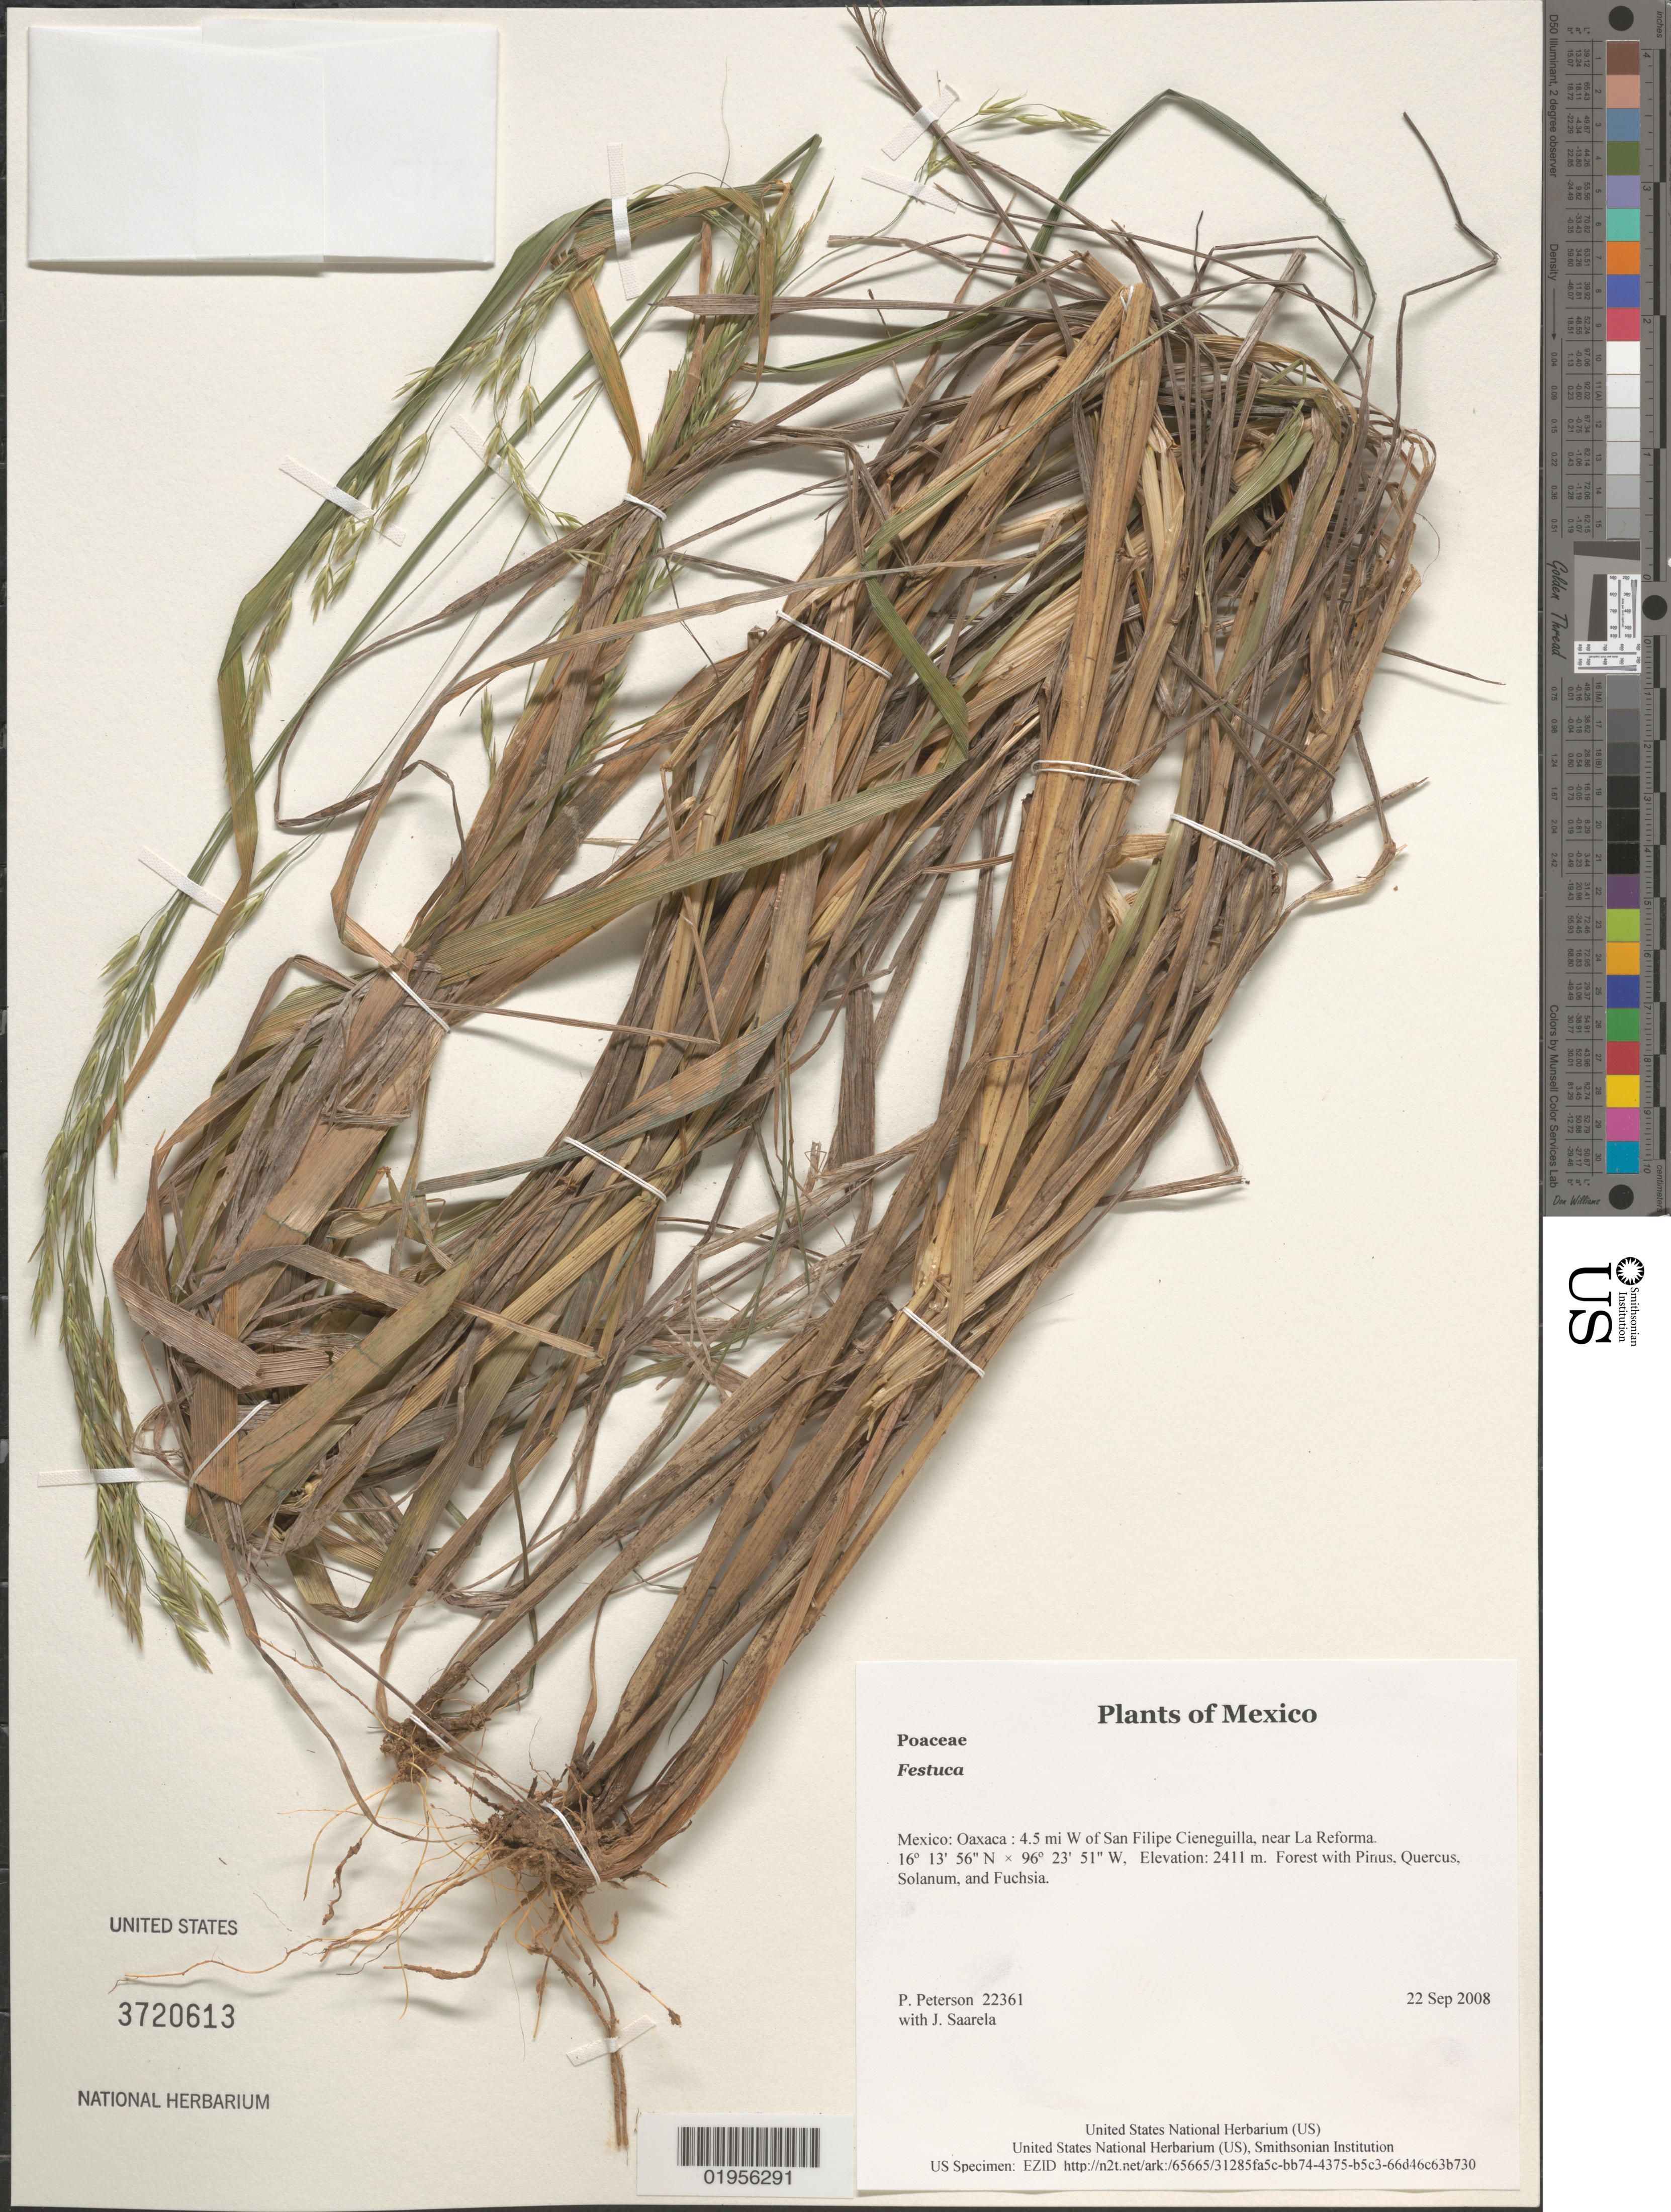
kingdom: Plantae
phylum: Tracheophyta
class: Liliopsida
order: Poales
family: Poaceae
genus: Festuca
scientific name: Festuca sp.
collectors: P. M. Peterson & J. Saarela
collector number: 22361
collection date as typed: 22 Sep 2008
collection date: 2008-09-22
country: Mexico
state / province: Oaxaca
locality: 4.5 mi W of San Filipe Cieneguilla, near La Reforma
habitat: Forest with Pinus, Quercus, Solanum, and Fuchsia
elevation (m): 2411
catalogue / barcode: US 3720613